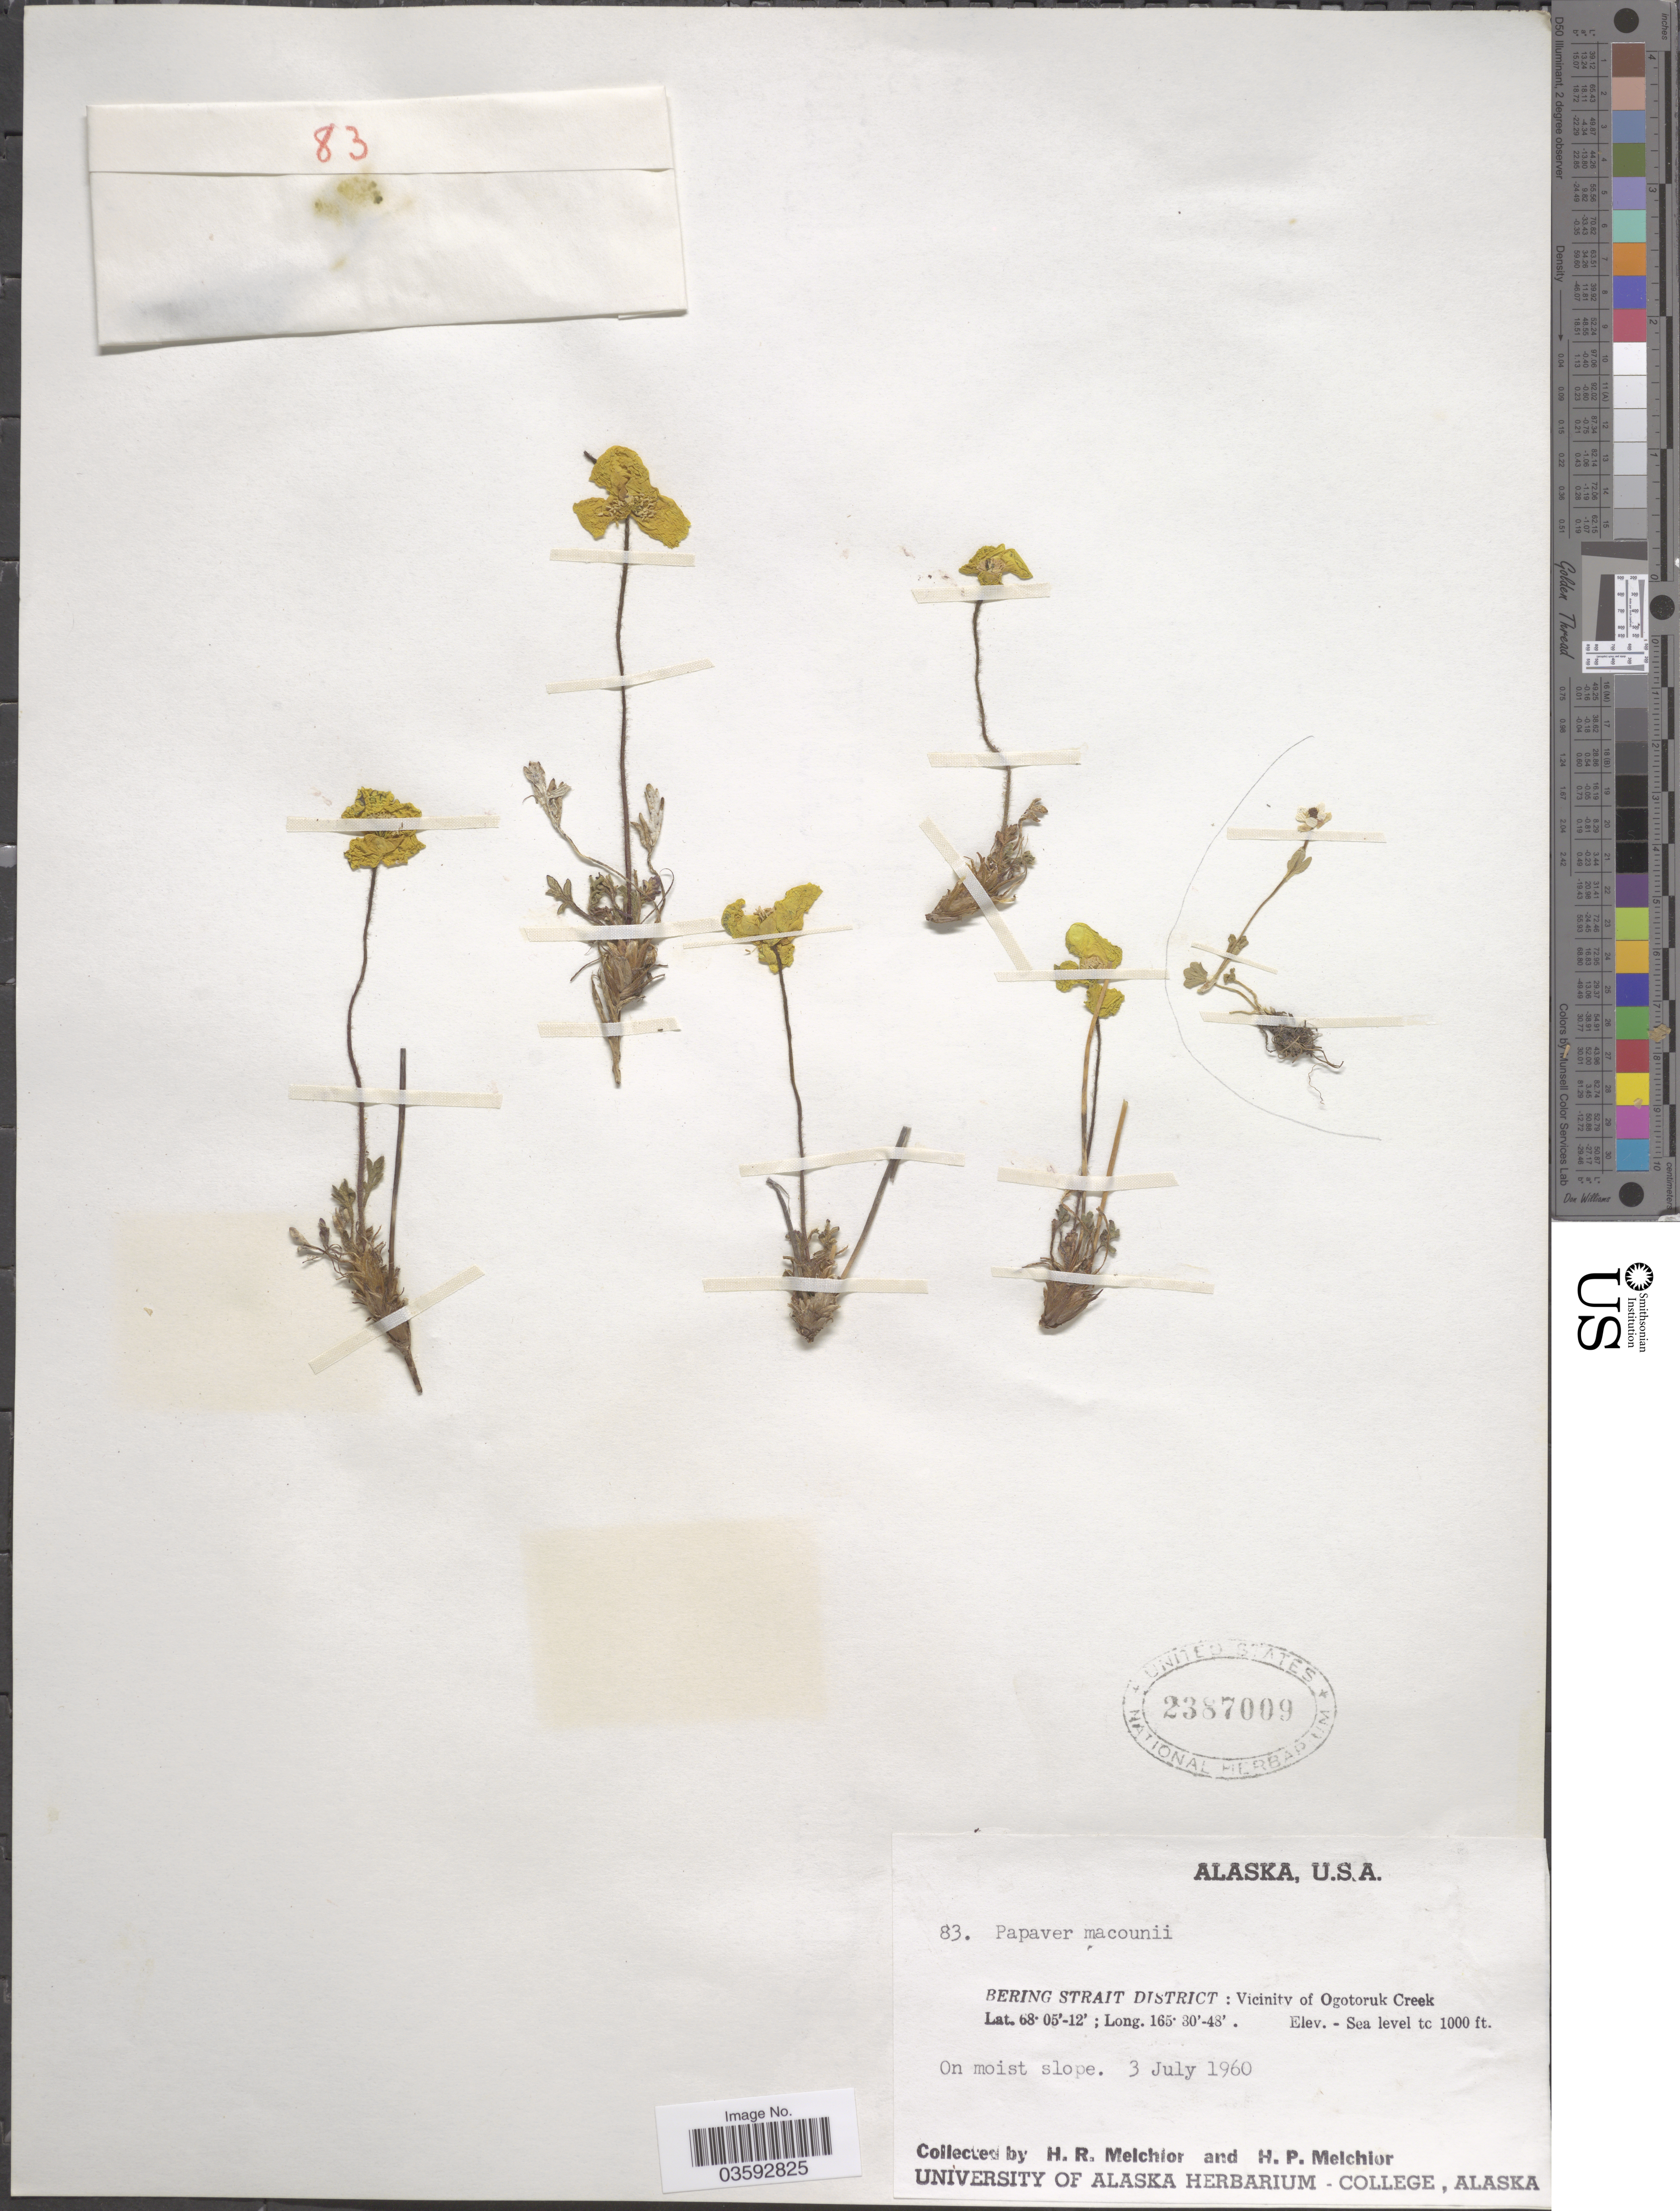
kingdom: Plantae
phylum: Tracheophyta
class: Magnoliopsida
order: Ranunculales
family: Papaveraceae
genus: Papaver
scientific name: Papaver macounii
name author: Greene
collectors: H. R. Melchior & H. P. Melchior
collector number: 83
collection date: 1960-07-03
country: United States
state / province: Alaska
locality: Bering Strait District: Vicinity of Ogotoruk Creek.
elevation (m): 0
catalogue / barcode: US 2387009